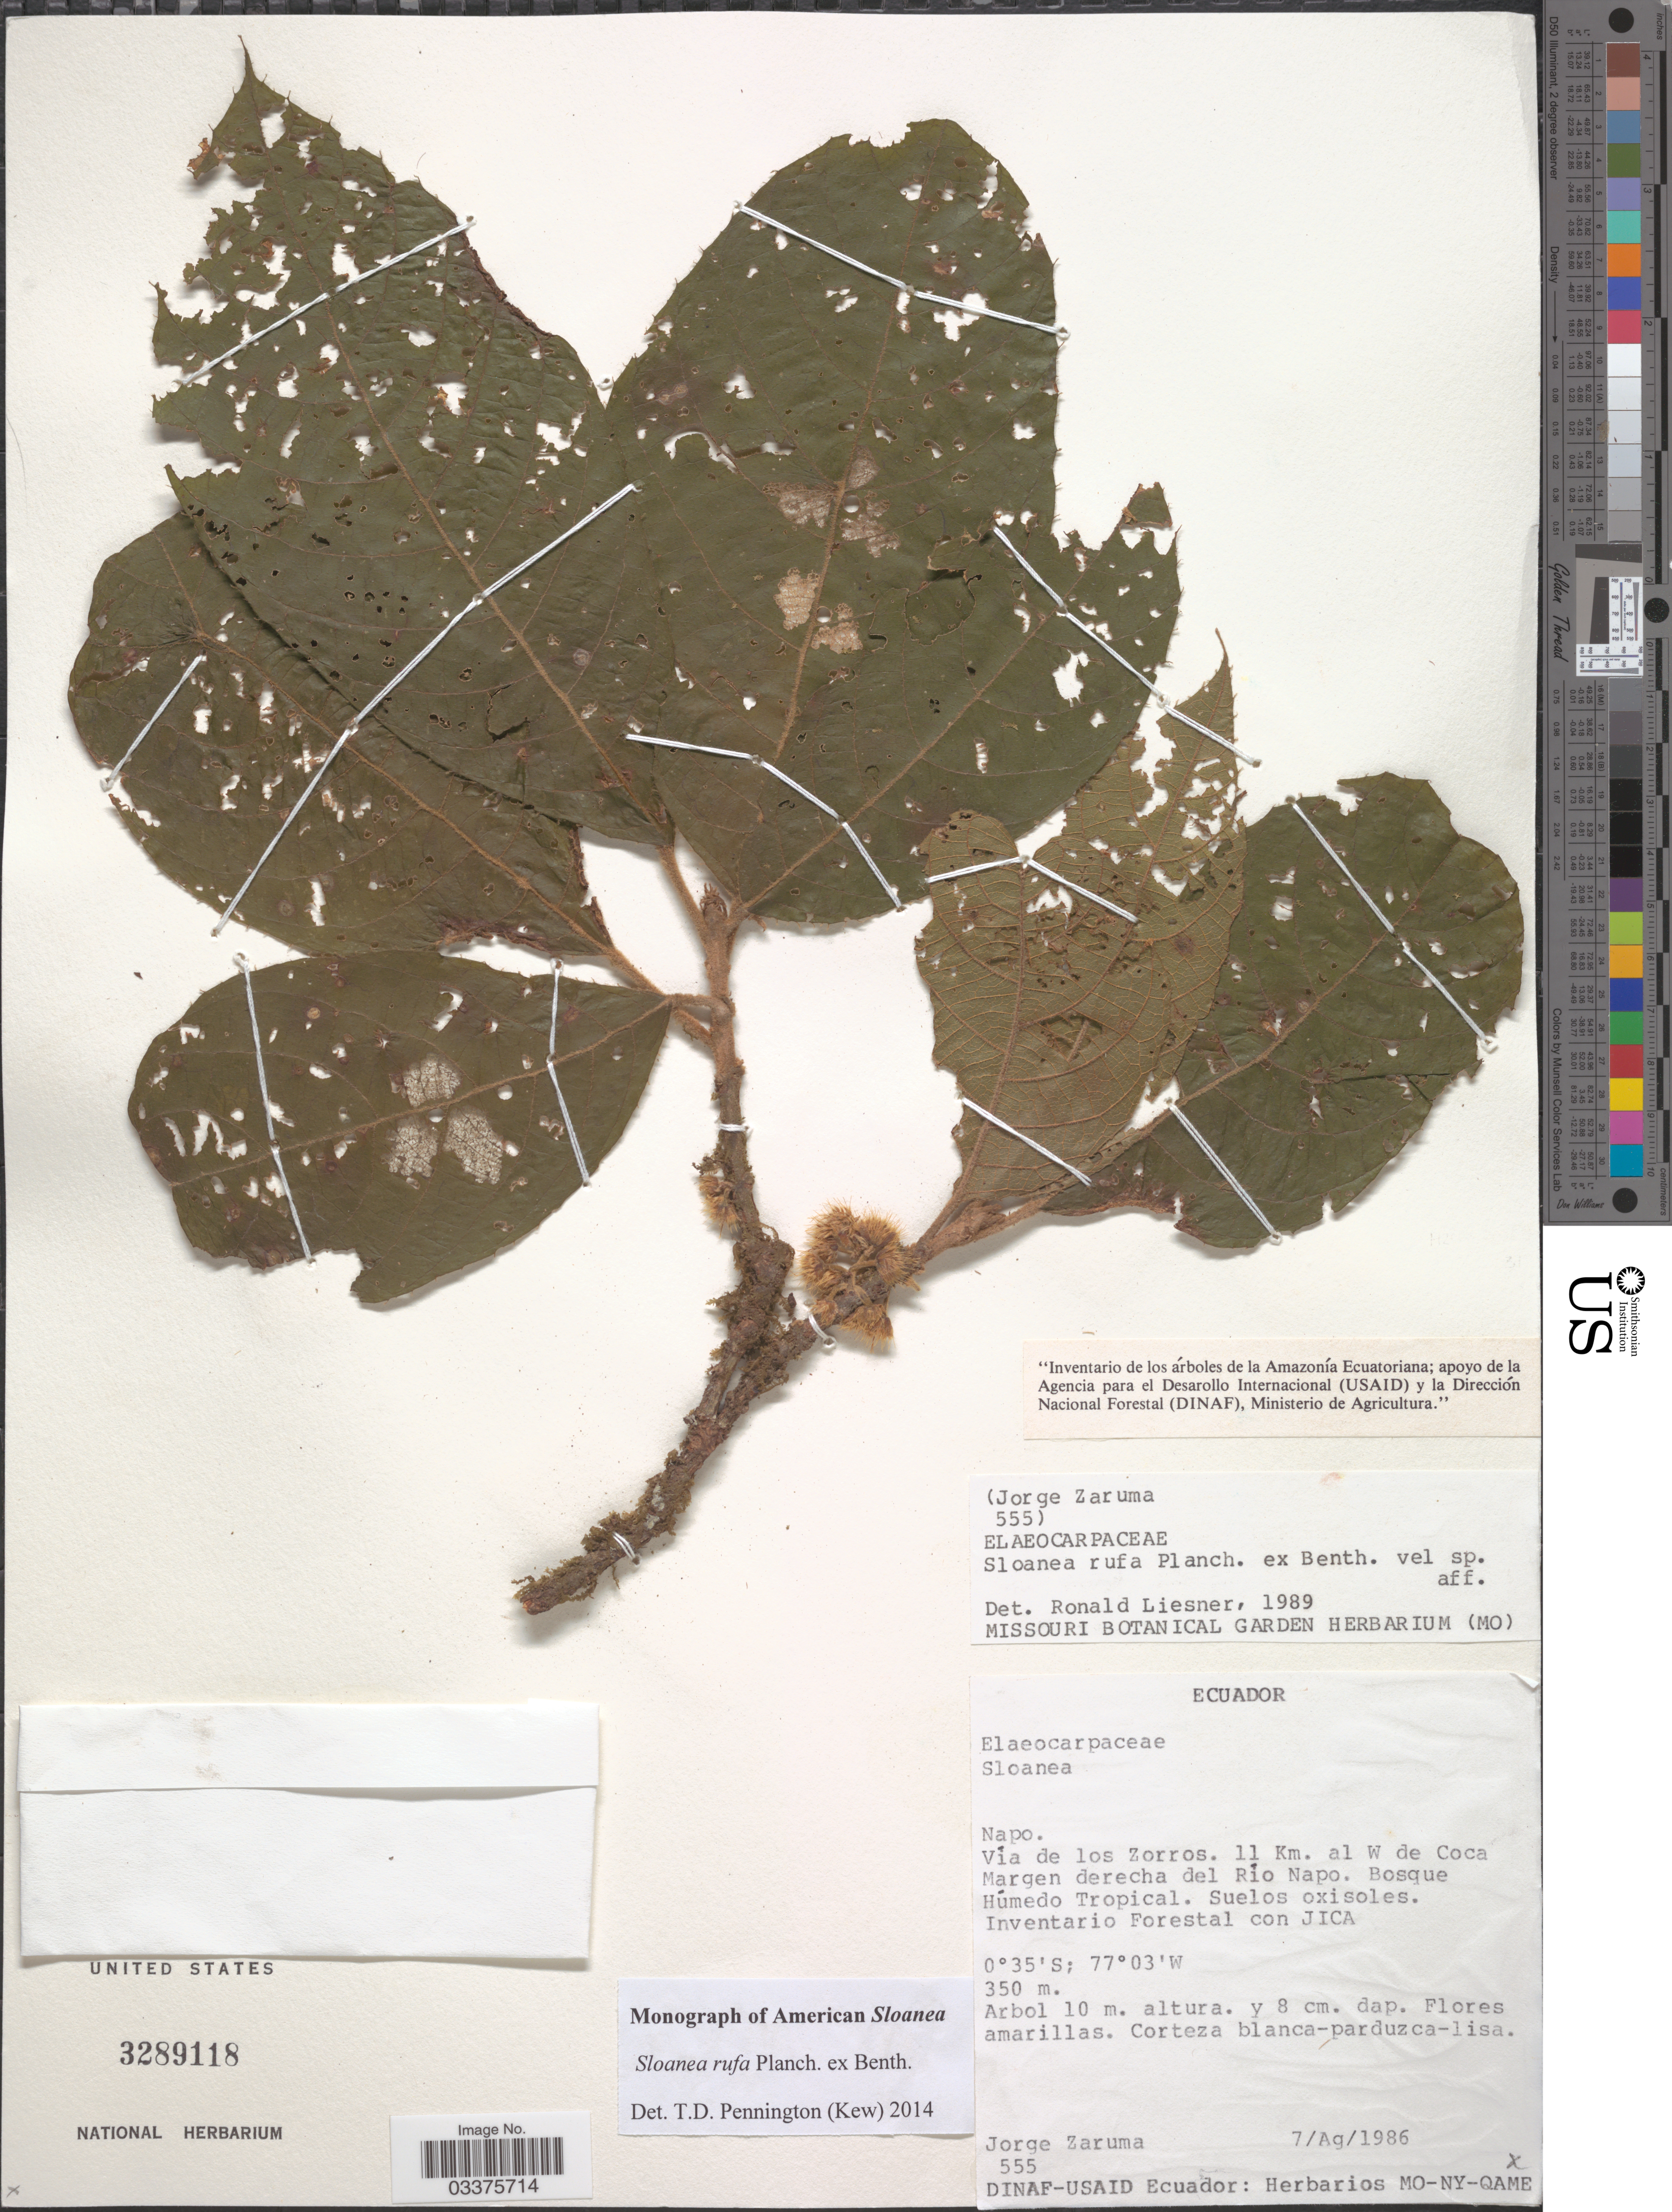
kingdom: Plantae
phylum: Tracheophyta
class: Magnoliopsida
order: Oxalidales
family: Elaeocarpaceae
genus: Sloanea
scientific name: Sloanea rufa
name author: Planch. ex Benth.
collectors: J. Zaruma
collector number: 555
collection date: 1986-08-07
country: Ecuador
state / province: Napo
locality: Via de los Zorros. 11 Km. al W de Coca. Margen derecha del Río Napo.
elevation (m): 350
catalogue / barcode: US 3289118